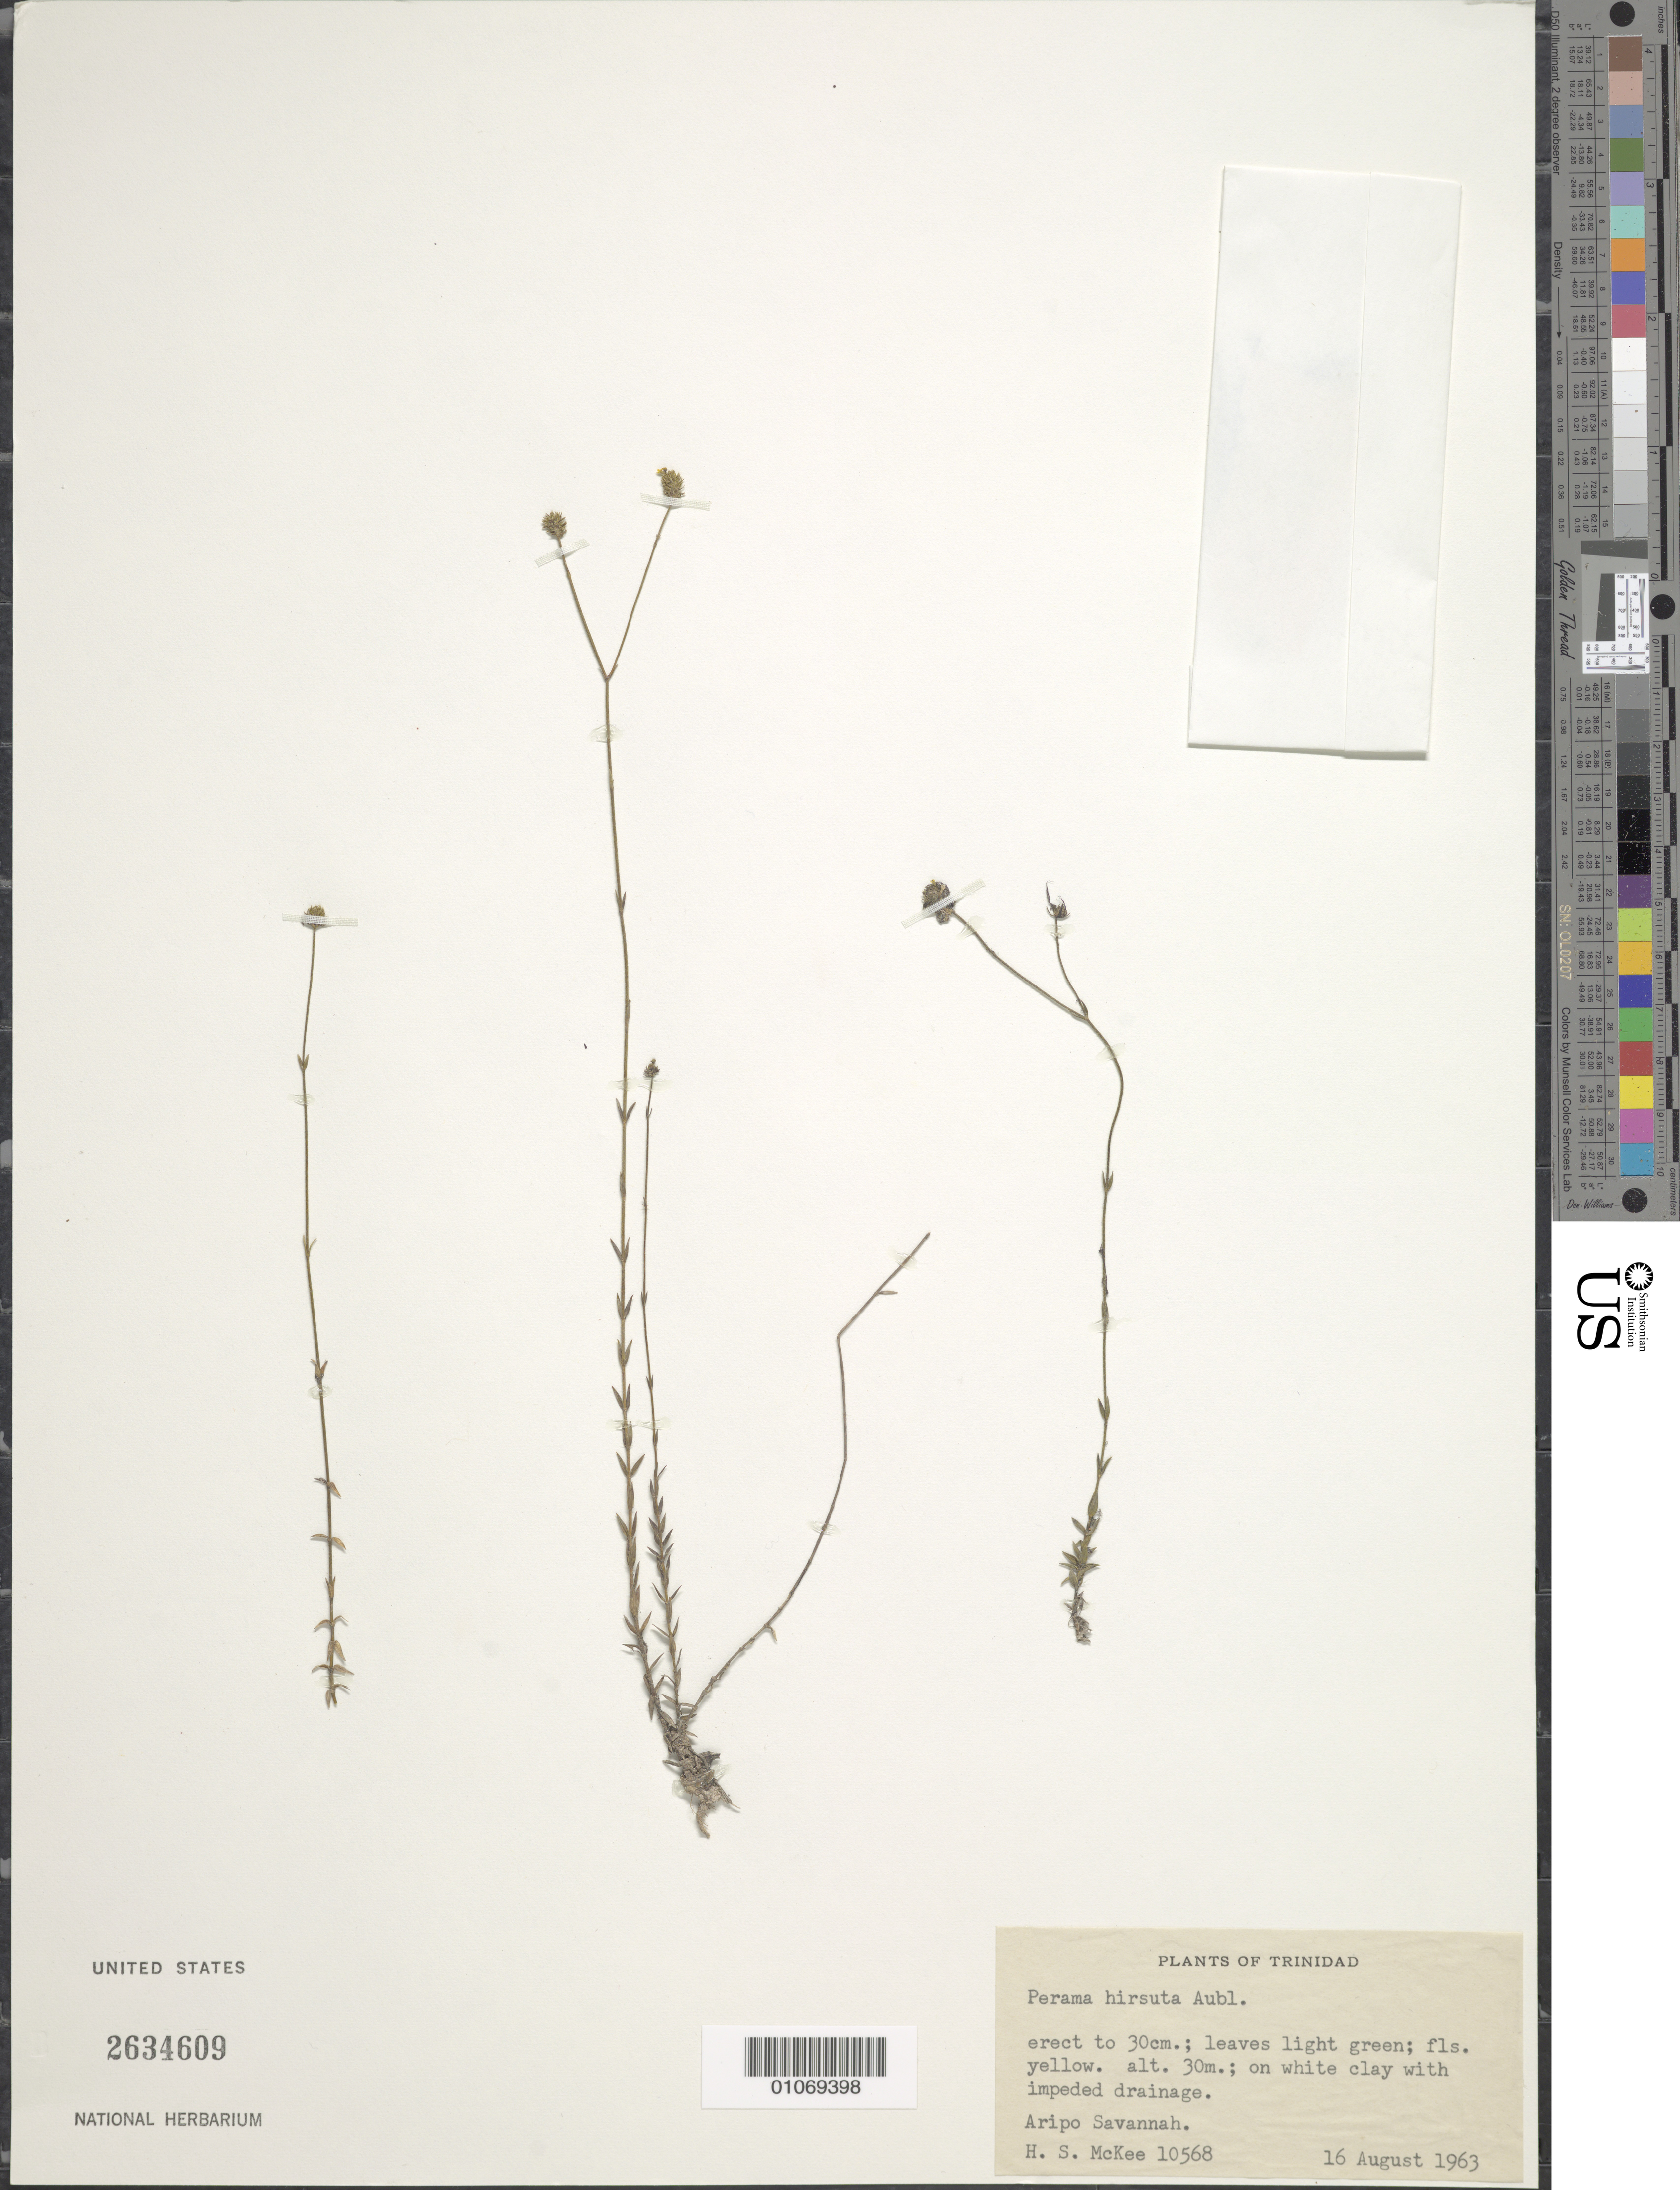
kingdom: Plantae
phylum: Tracheophyta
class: Magnoliopsida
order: Gentianales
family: Rubiaceae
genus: Perama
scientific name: Perama hirsuta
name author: Aubl.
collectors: H. S. McKee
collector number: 10568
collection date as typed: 16 Aug 1963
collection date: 1963-08-16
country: Trinidad and Tobago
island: Trinidad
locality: Aripo savanna, on white clay with impeded drainage.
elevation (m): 30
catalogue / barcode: US 2634609